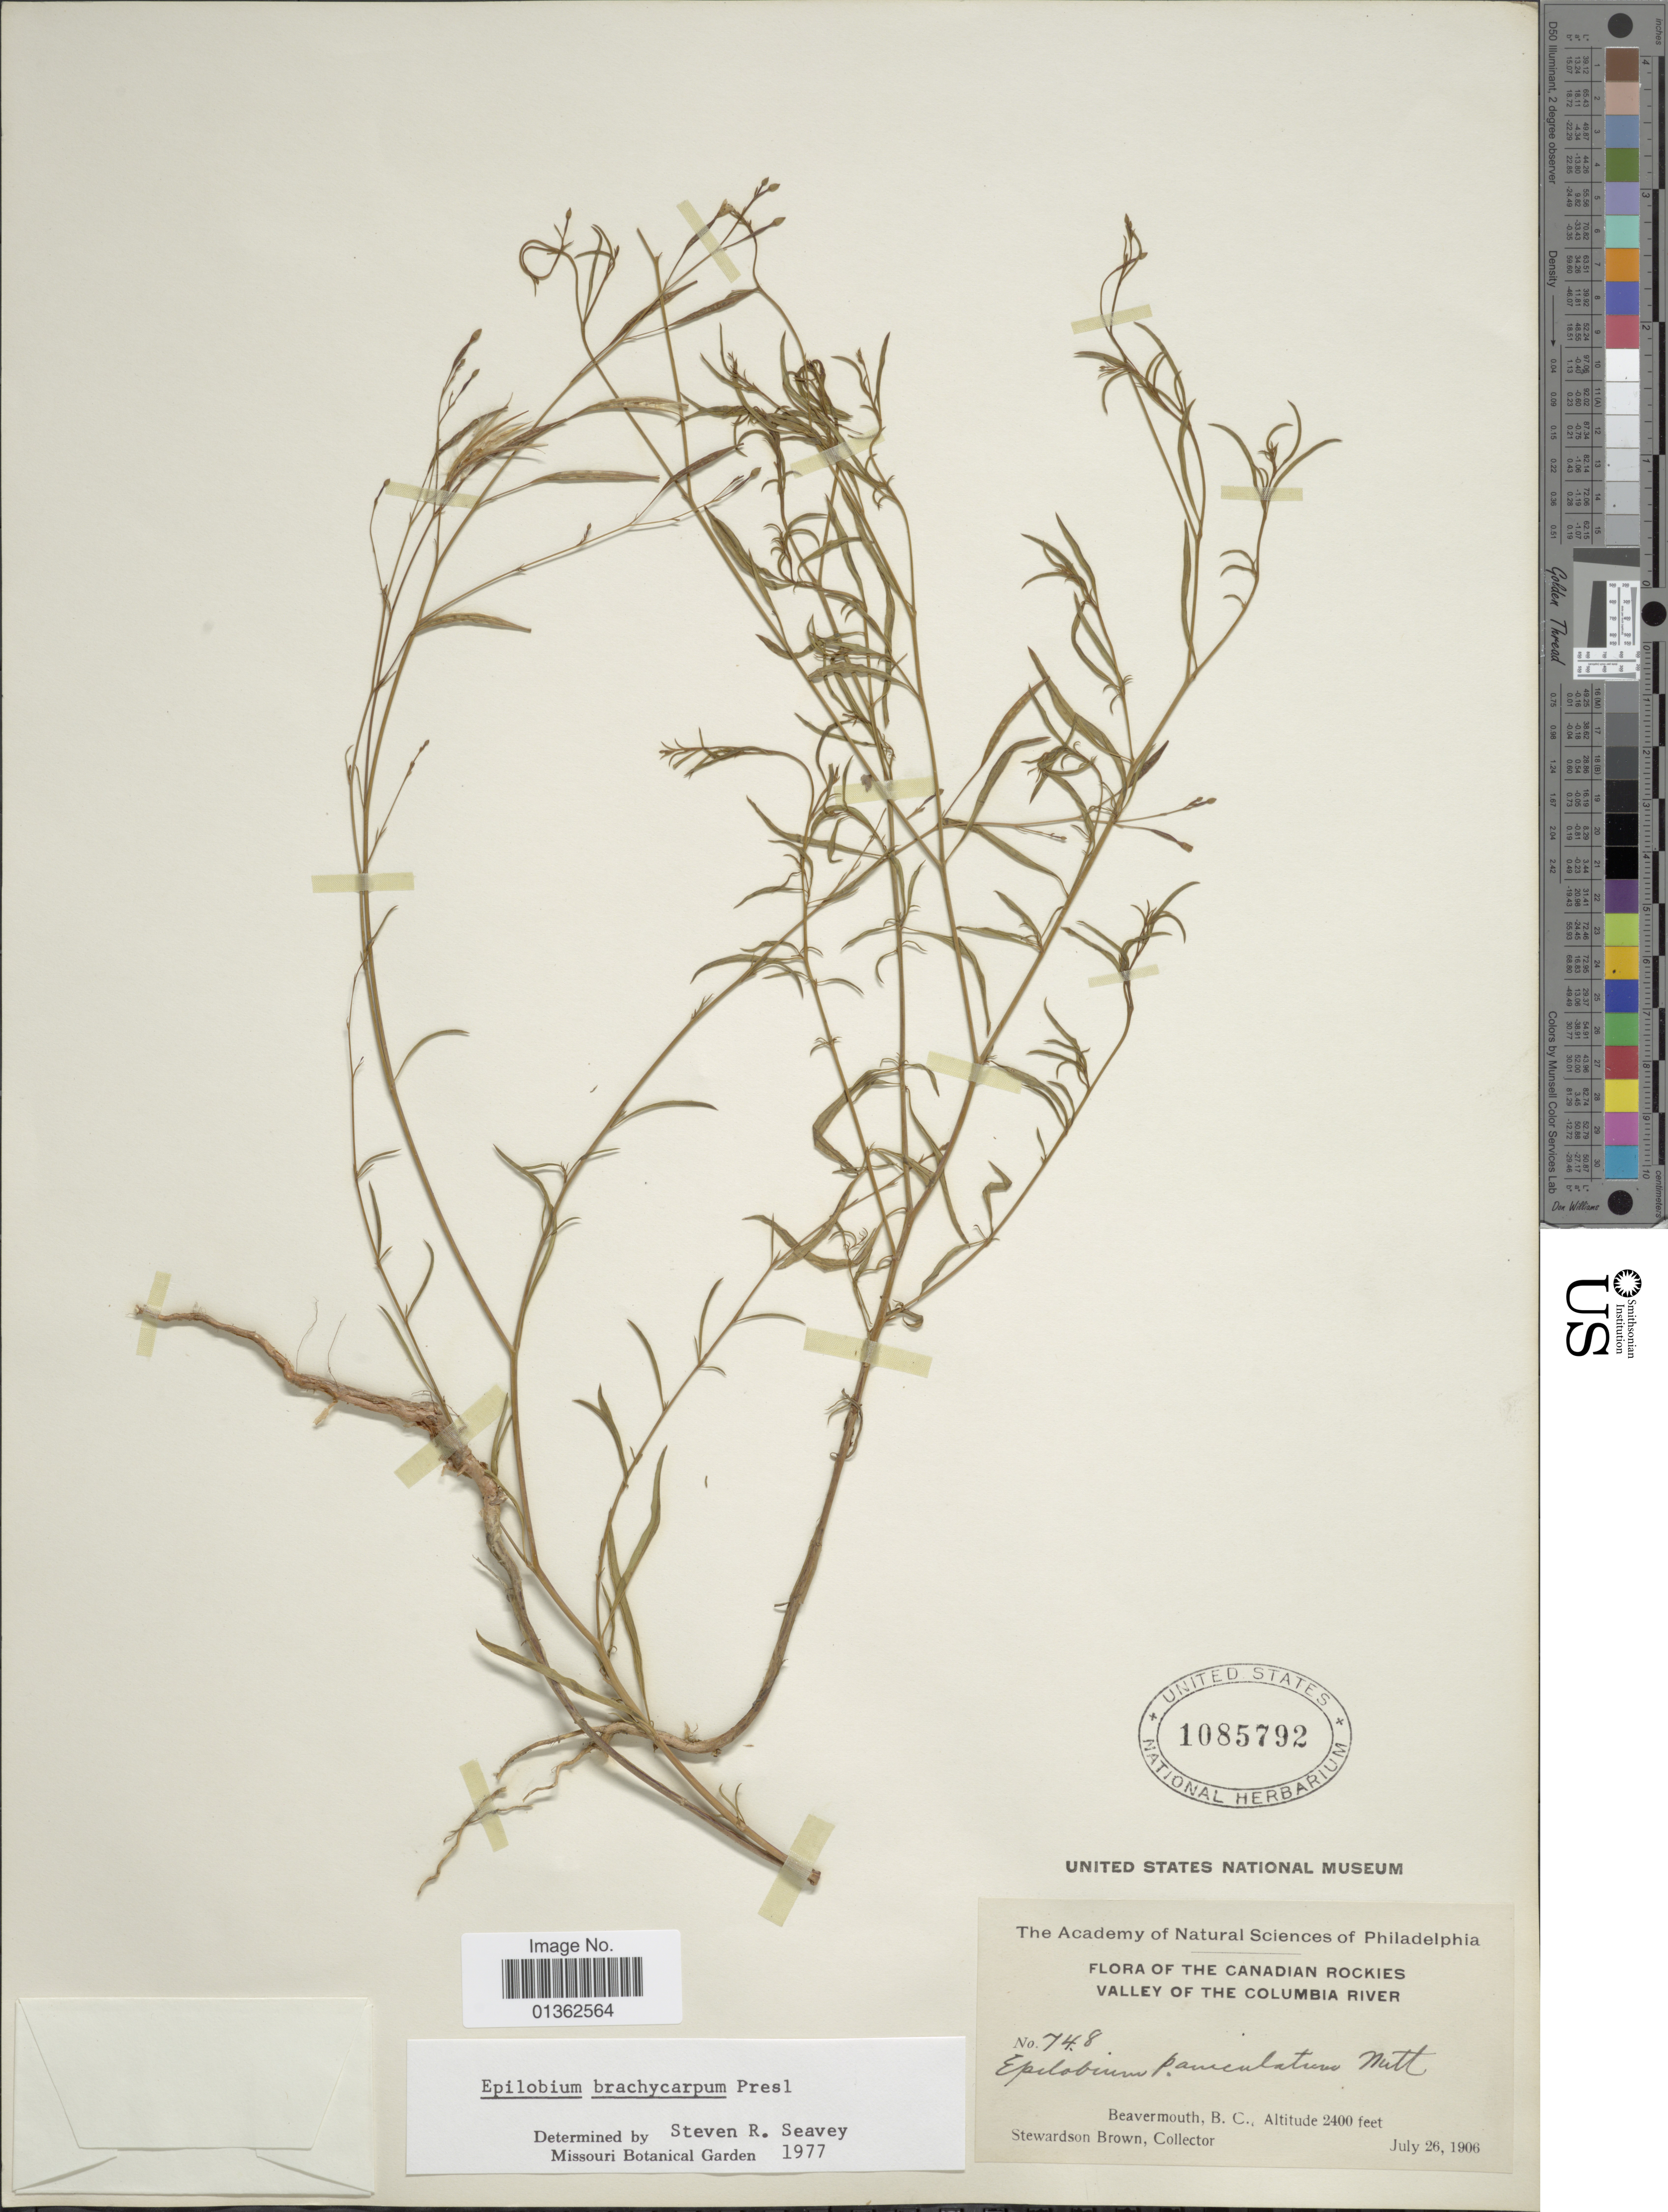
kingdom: Plantae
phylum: Tracheophyta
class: Magnoliopsida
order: Myrtales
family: Onagraceae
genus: Epilobium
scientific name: Epilobium brachycarpum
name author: C. Presl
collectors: S. Brown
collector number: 748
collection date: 1906-07-26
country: Canada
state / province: British Columbia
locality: Canadian Rockies Valley of the Columbia River. Beavermouth.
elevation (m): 732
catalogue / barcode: US 1085792